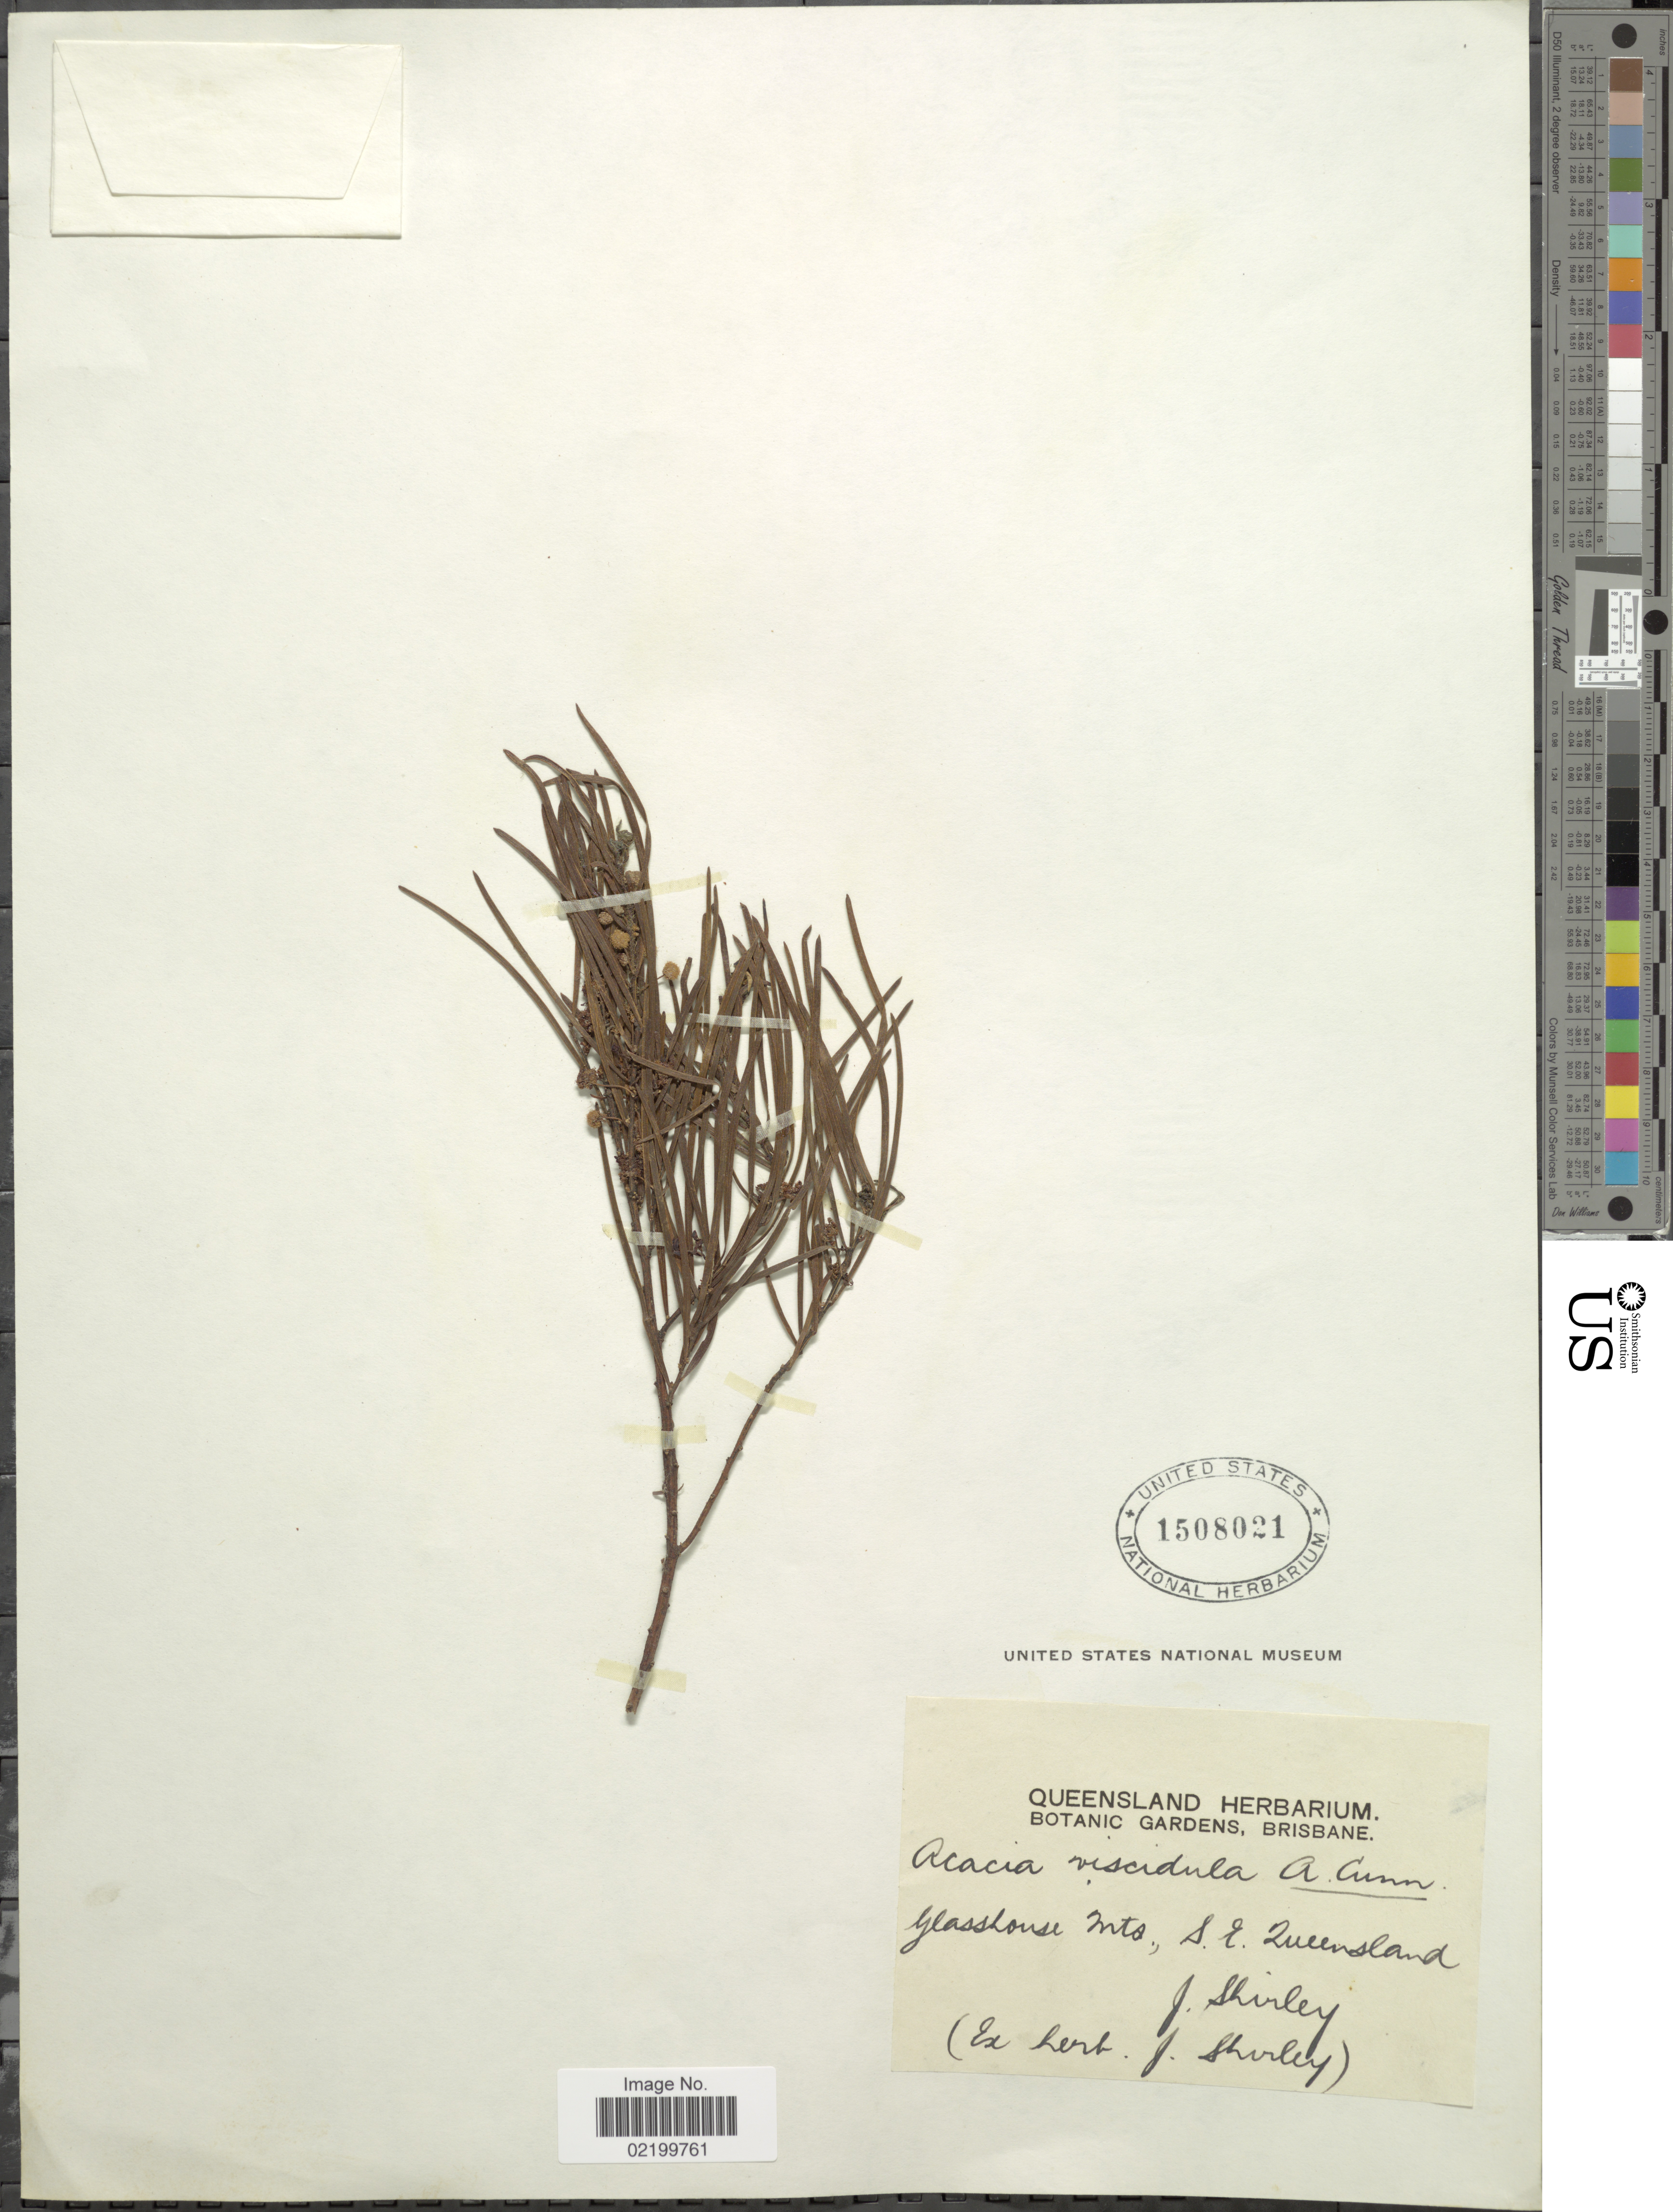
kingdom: Plantae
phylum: Tracheophyta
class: Magnoliopsida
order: Fabales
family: Fabaceae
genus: Acacia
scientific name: Acacia viscidula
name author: Benth.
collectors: J. Shirley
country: Australia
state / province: Queensland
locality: Glasshouse Mts. S.E. Queensland.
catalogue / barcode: US 1508021